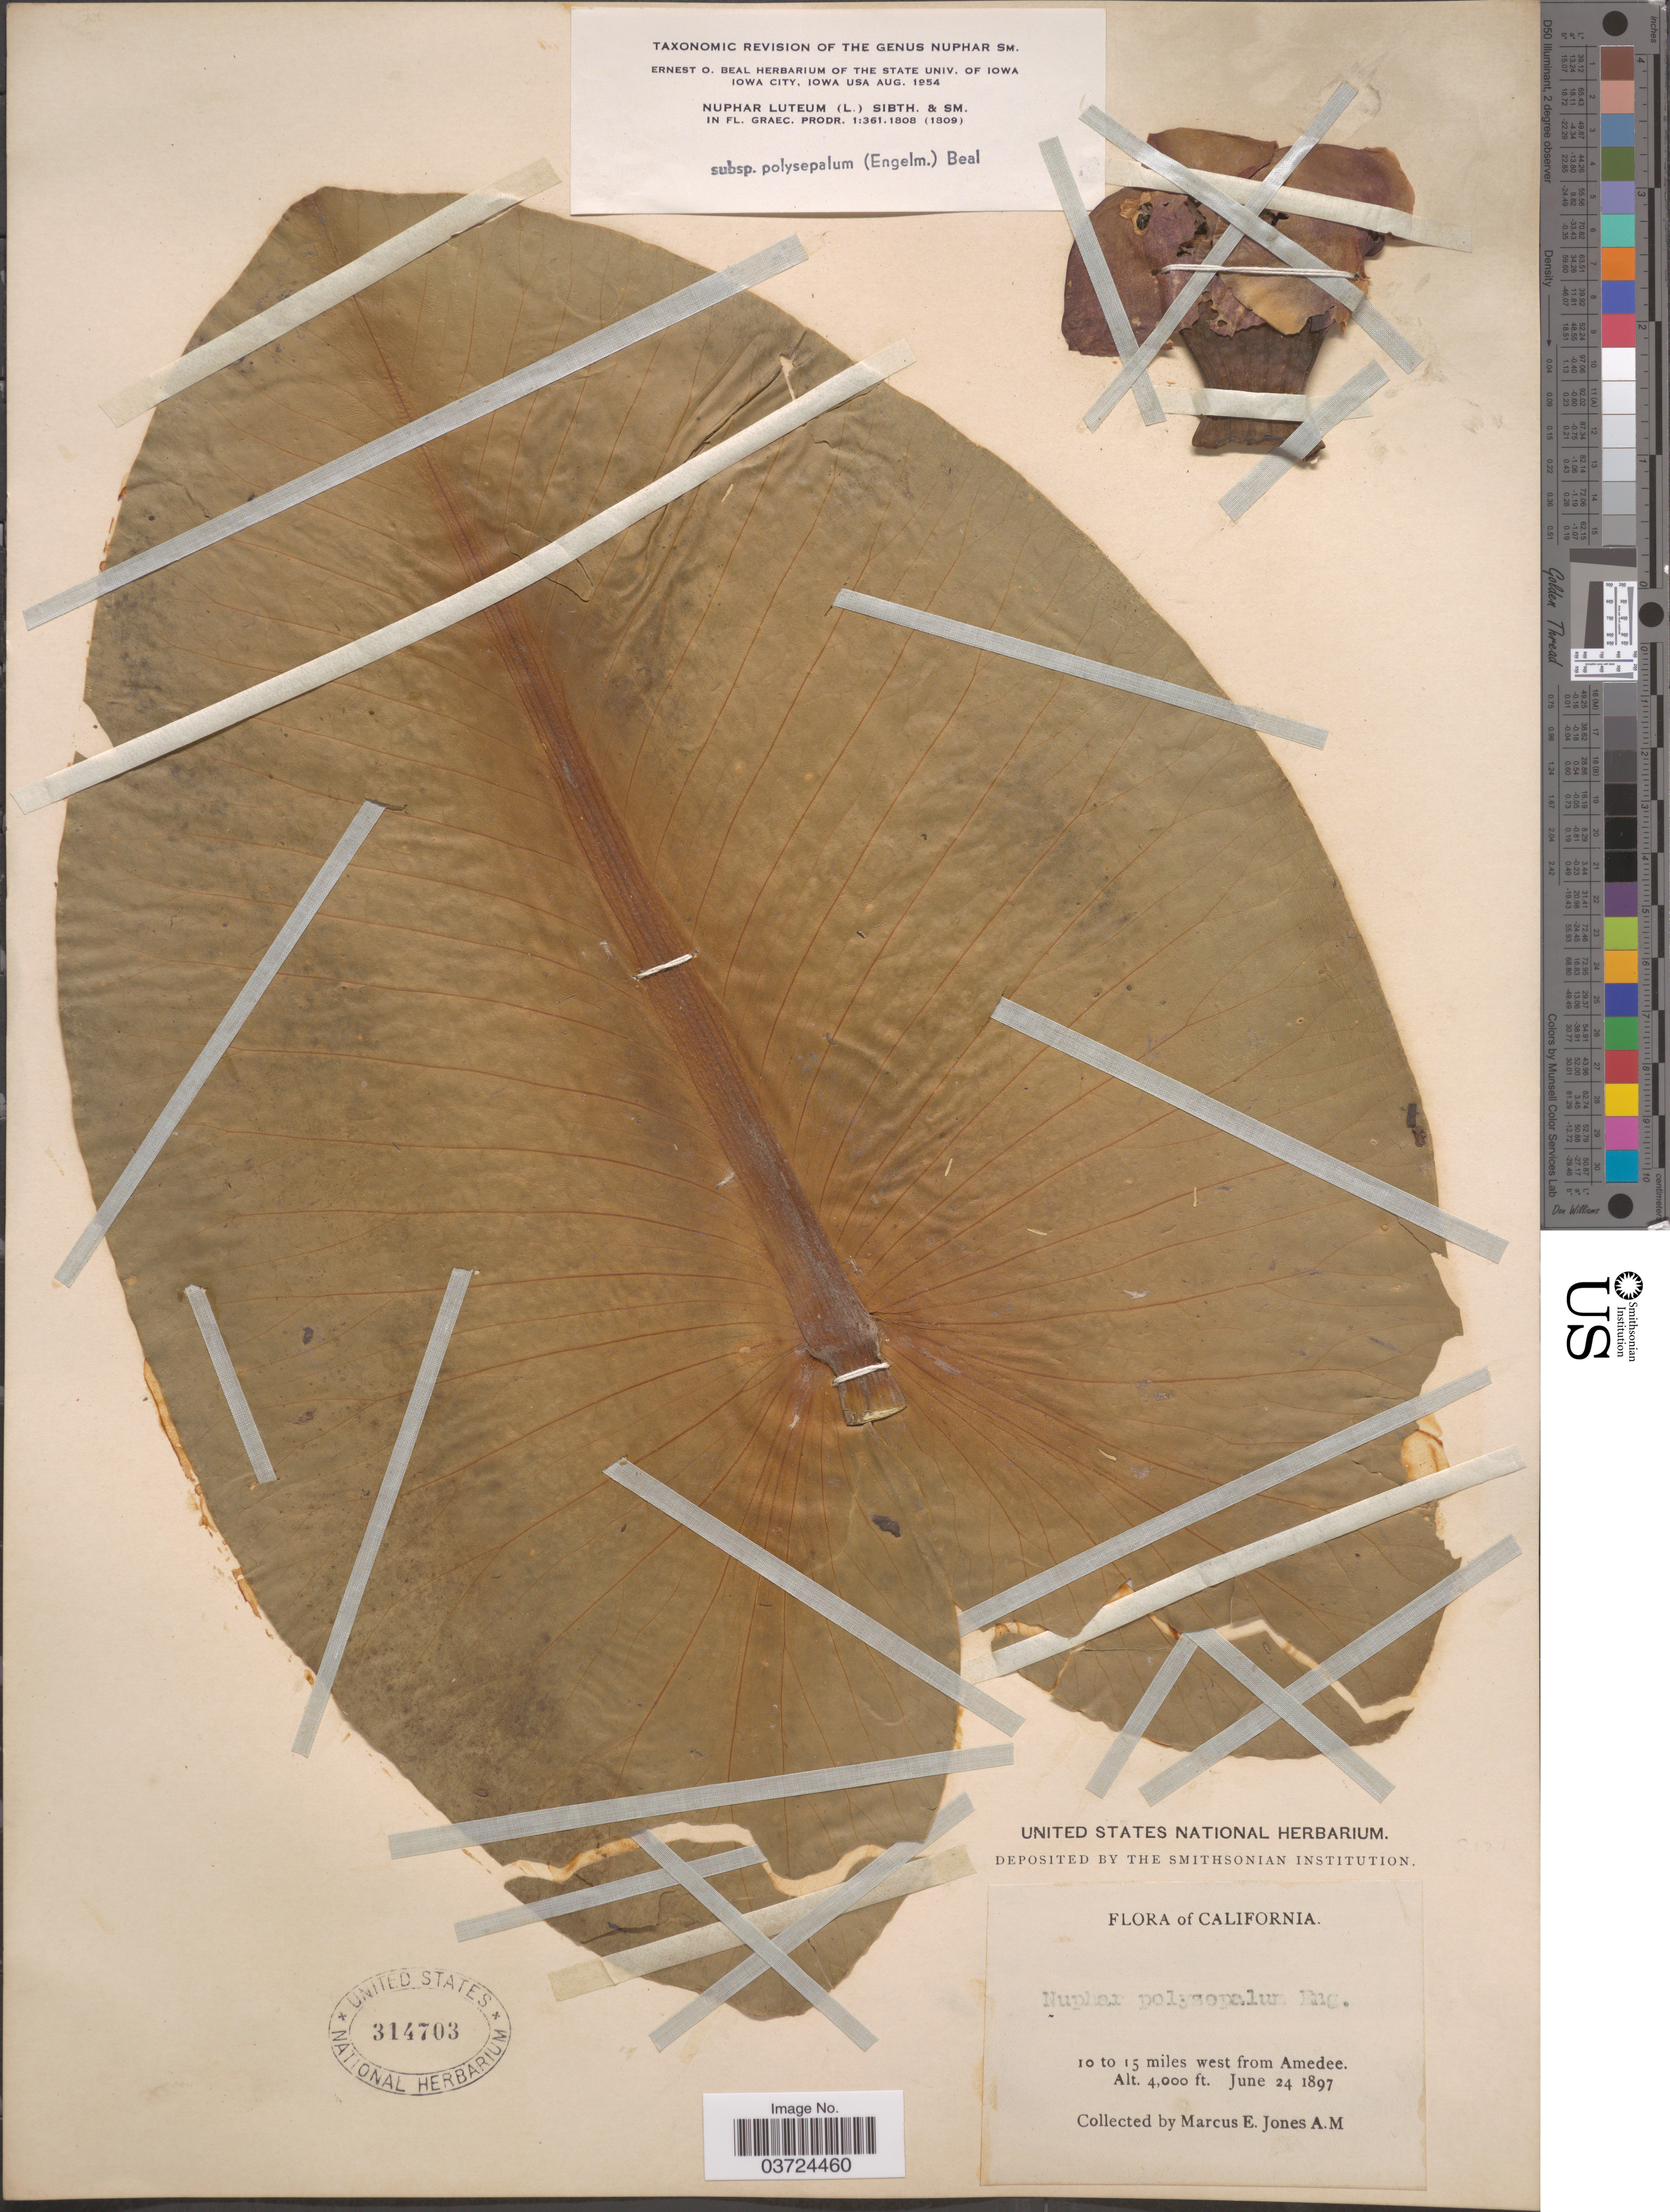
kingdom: Plantae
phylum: Tracheophyta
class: Magnoliopsida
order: Nymphaeales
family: Nymphaeaceae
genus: Nuphar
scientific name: Nuphar polysepala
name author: Englem.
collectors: M. E. Jones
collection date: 1897-06-24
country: United States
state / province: California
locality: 10 to 15 miles west from Amedee.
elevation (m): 1219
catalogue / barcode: US 314703